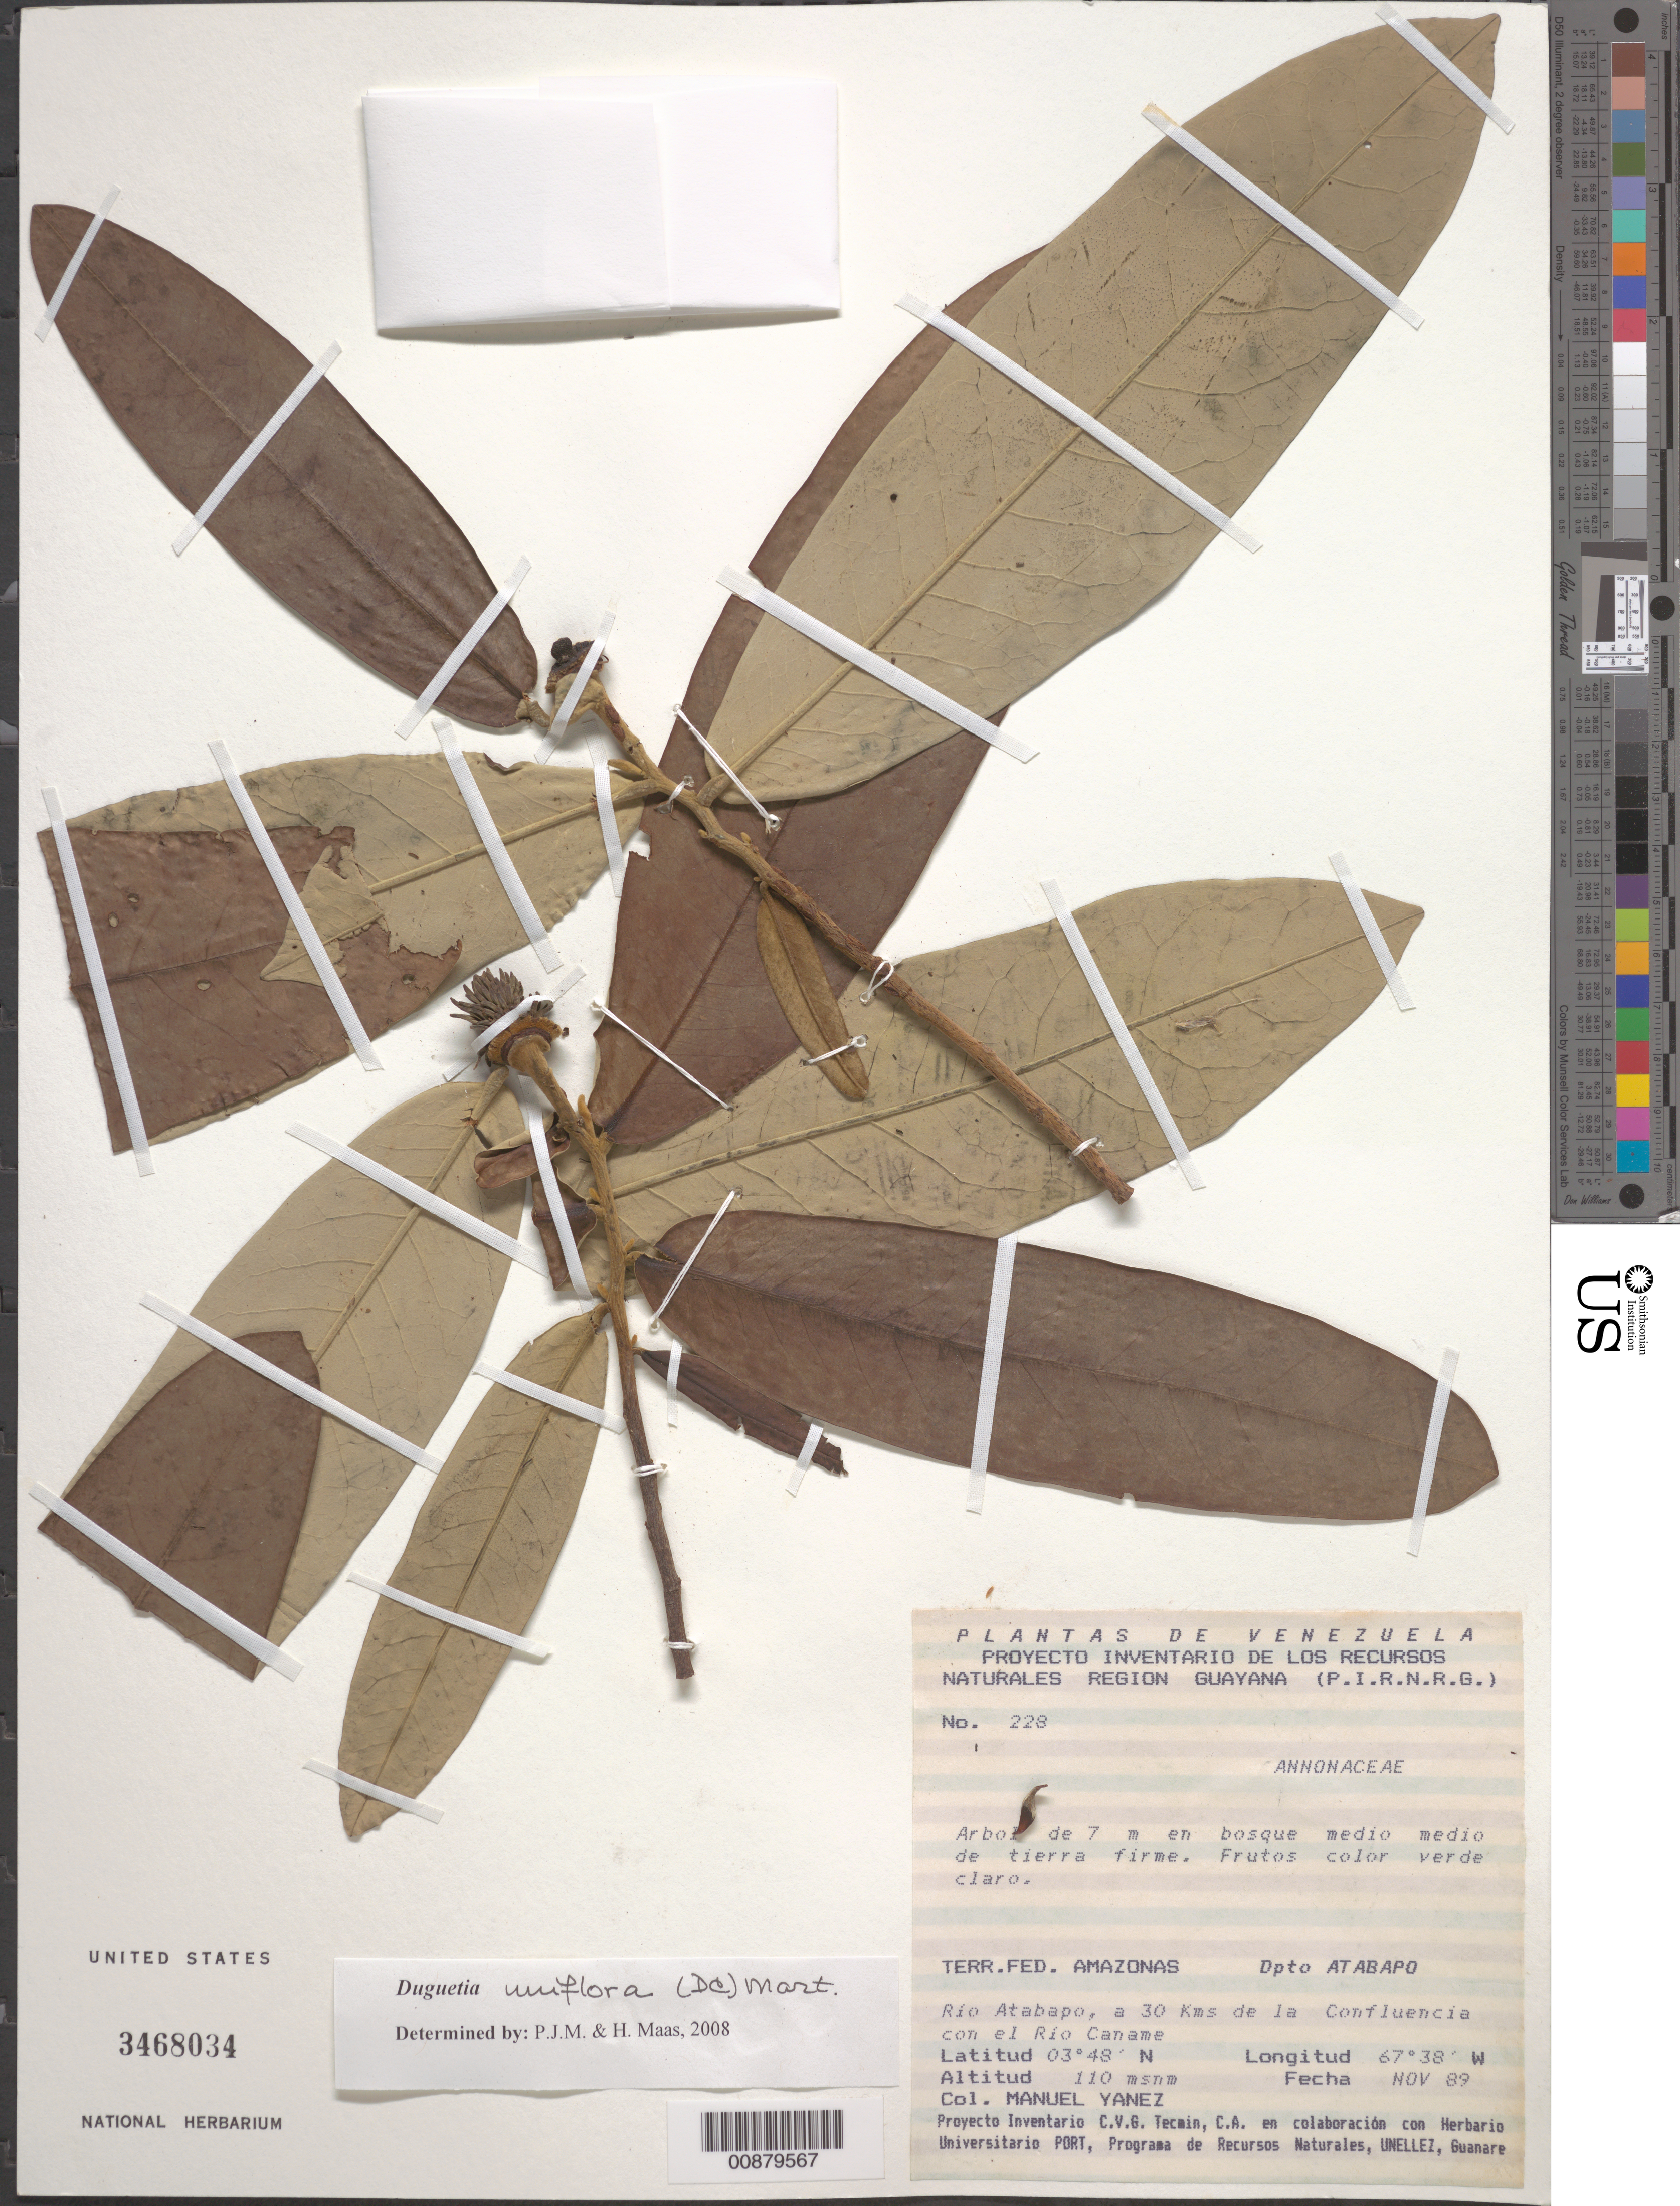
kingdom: Plantae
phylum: Tracheophyta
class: Magnoliopsida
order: Magnoliales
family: Annonaceae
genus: Duguetia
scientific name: Duguetia uniflora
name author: (DC. ex Dunal) Mart.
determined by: Maas, Paul J.; Maas, H.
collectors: M. Yanez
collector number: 228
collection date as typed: Nov-89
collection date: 1989-11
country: Venezuela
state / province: Amazonas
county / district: Atabapo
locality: Río Atabapo, a 30 km de la confluencia con el Río Caname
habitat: Bosque medio de tierra firme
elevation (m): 110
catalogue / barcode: US 3468034